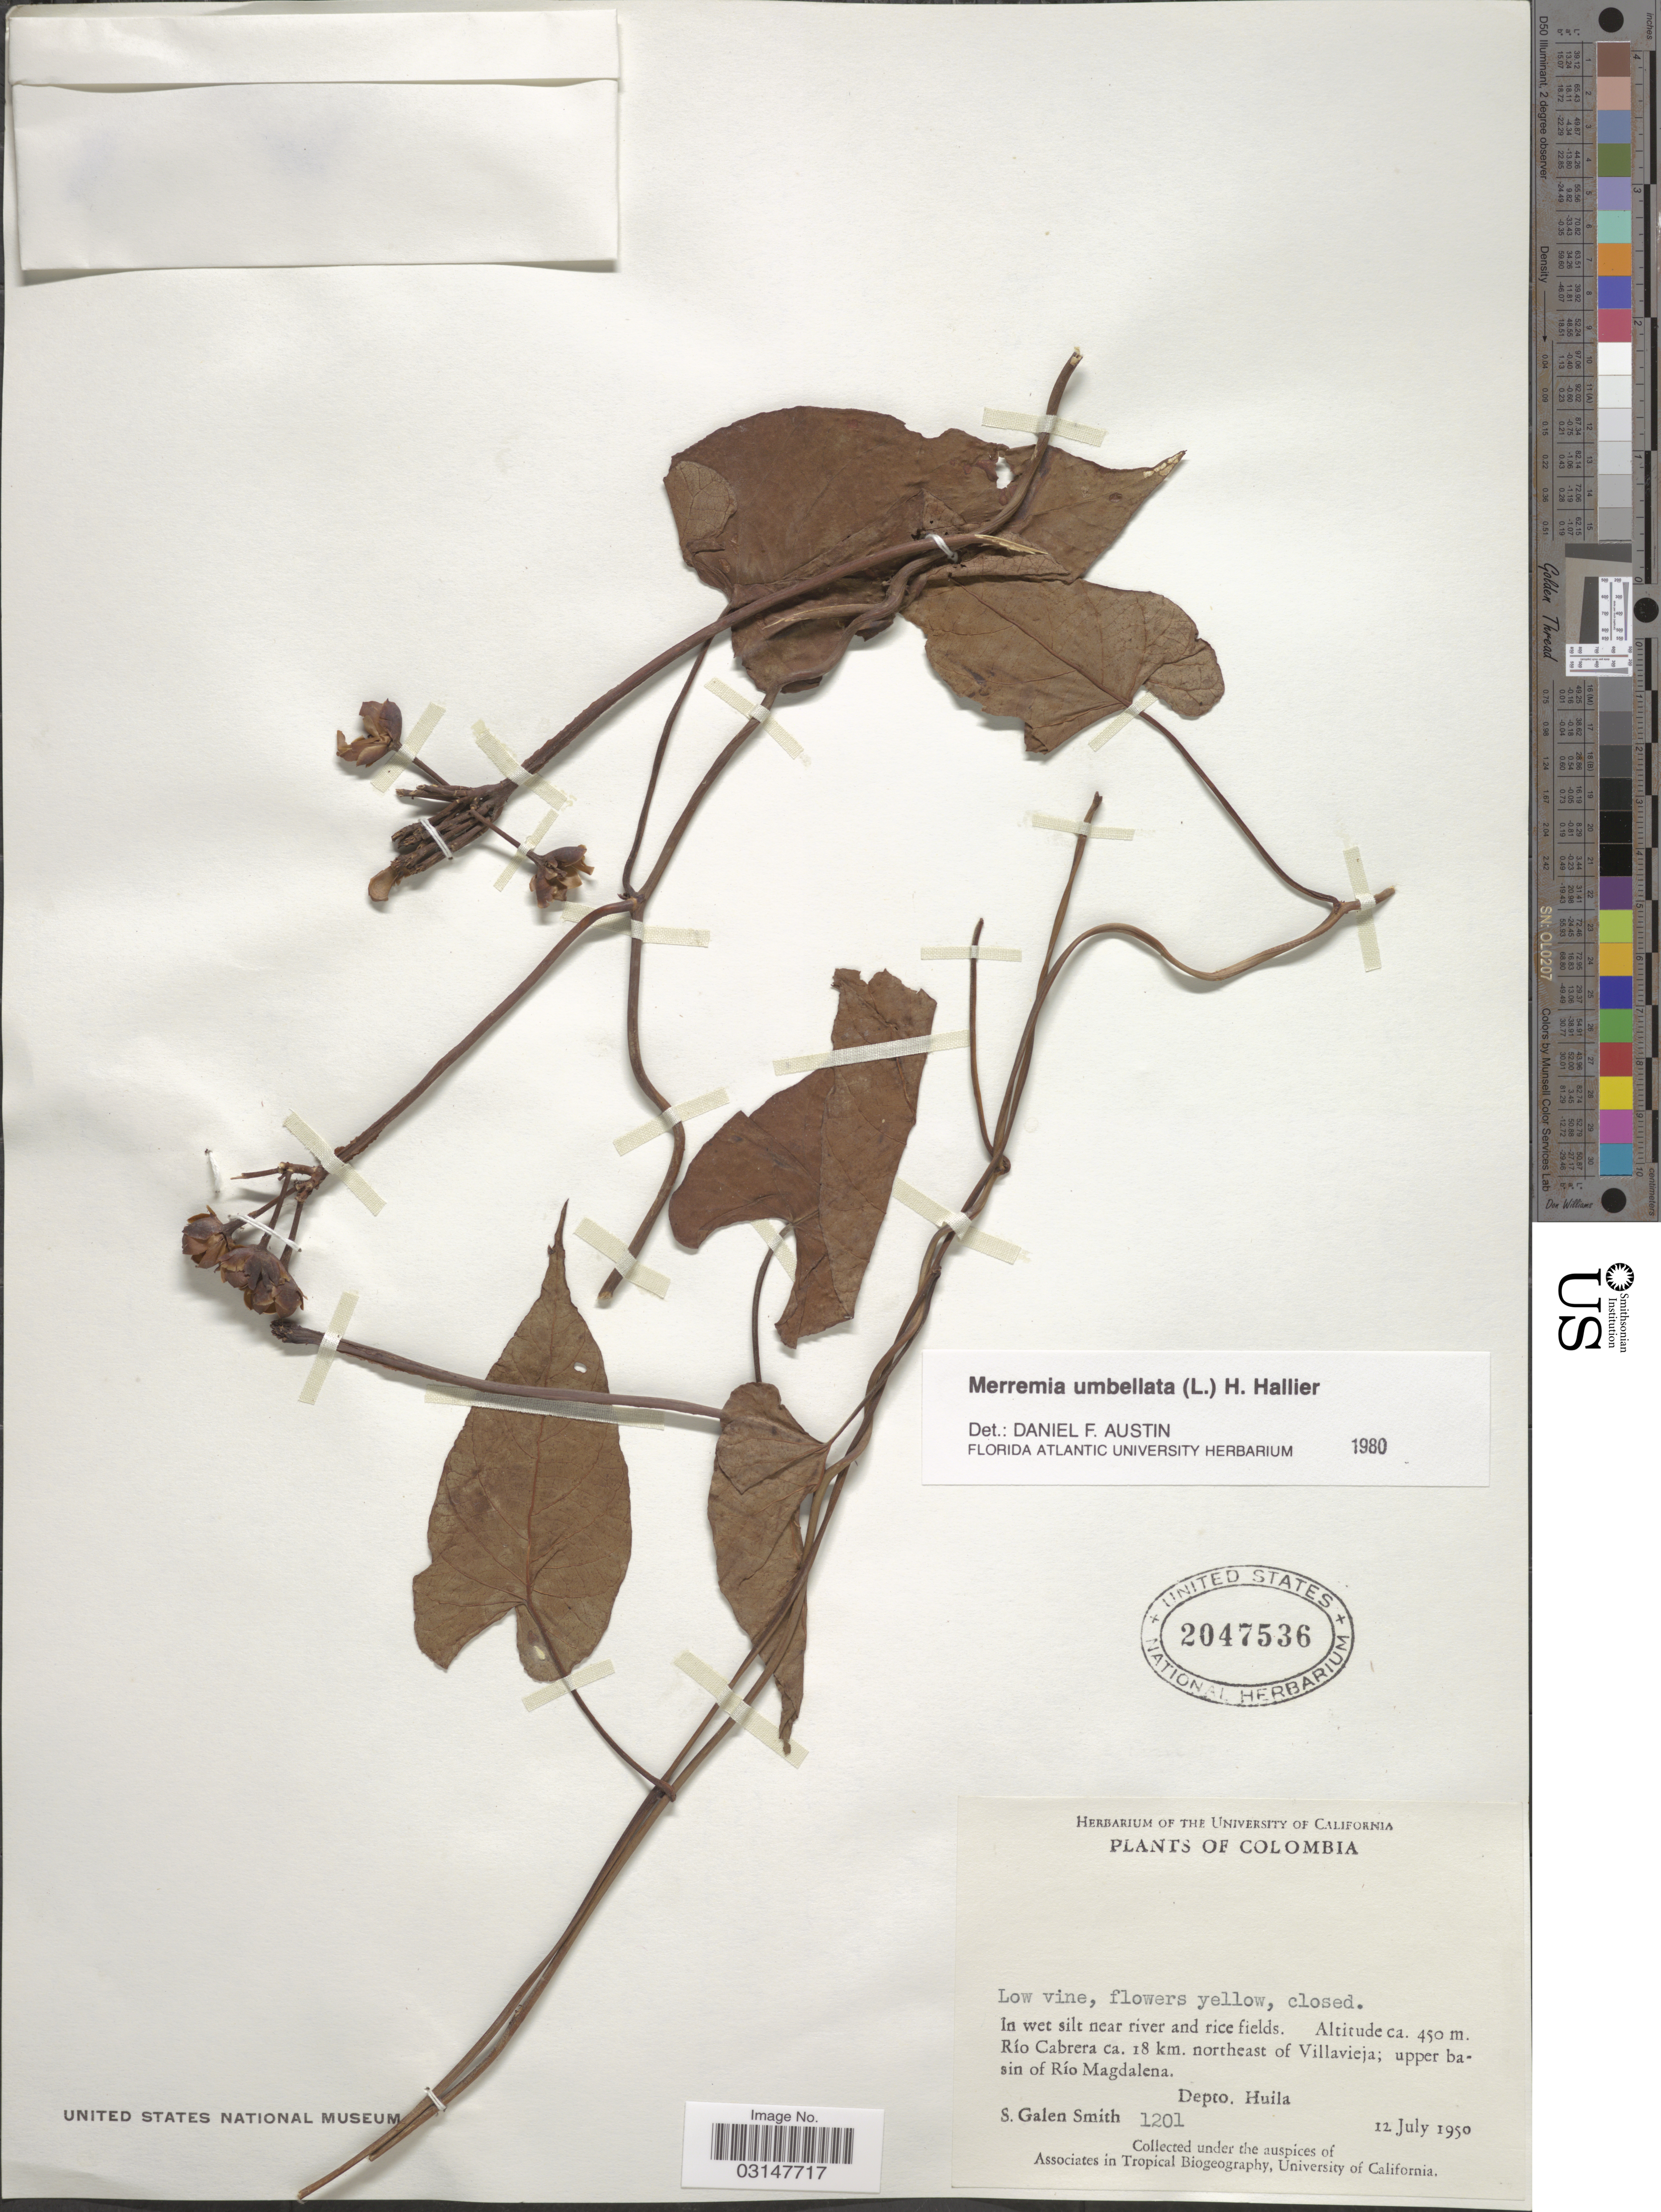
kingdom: Plantae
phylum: Tracheophyta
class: Magnoliopsida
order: Solanales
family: Convolvulaceae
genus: Camonea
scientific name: Camonea umbellata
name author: (L.) A. R. Simões & Staples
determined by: Strong, Mark T., (BOT), Smithsonian Institution - National Museum of Natural History (UNITED STATES)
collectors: S. G. Smith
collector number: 1201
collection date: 1950-07-12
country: Colombia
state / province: Huila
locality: Río Cabrera ca. 18 km. northeast of Villavieja; upper basin of Río Magdalena. Depto. Huila.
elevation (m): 450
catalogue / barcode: US 2047536